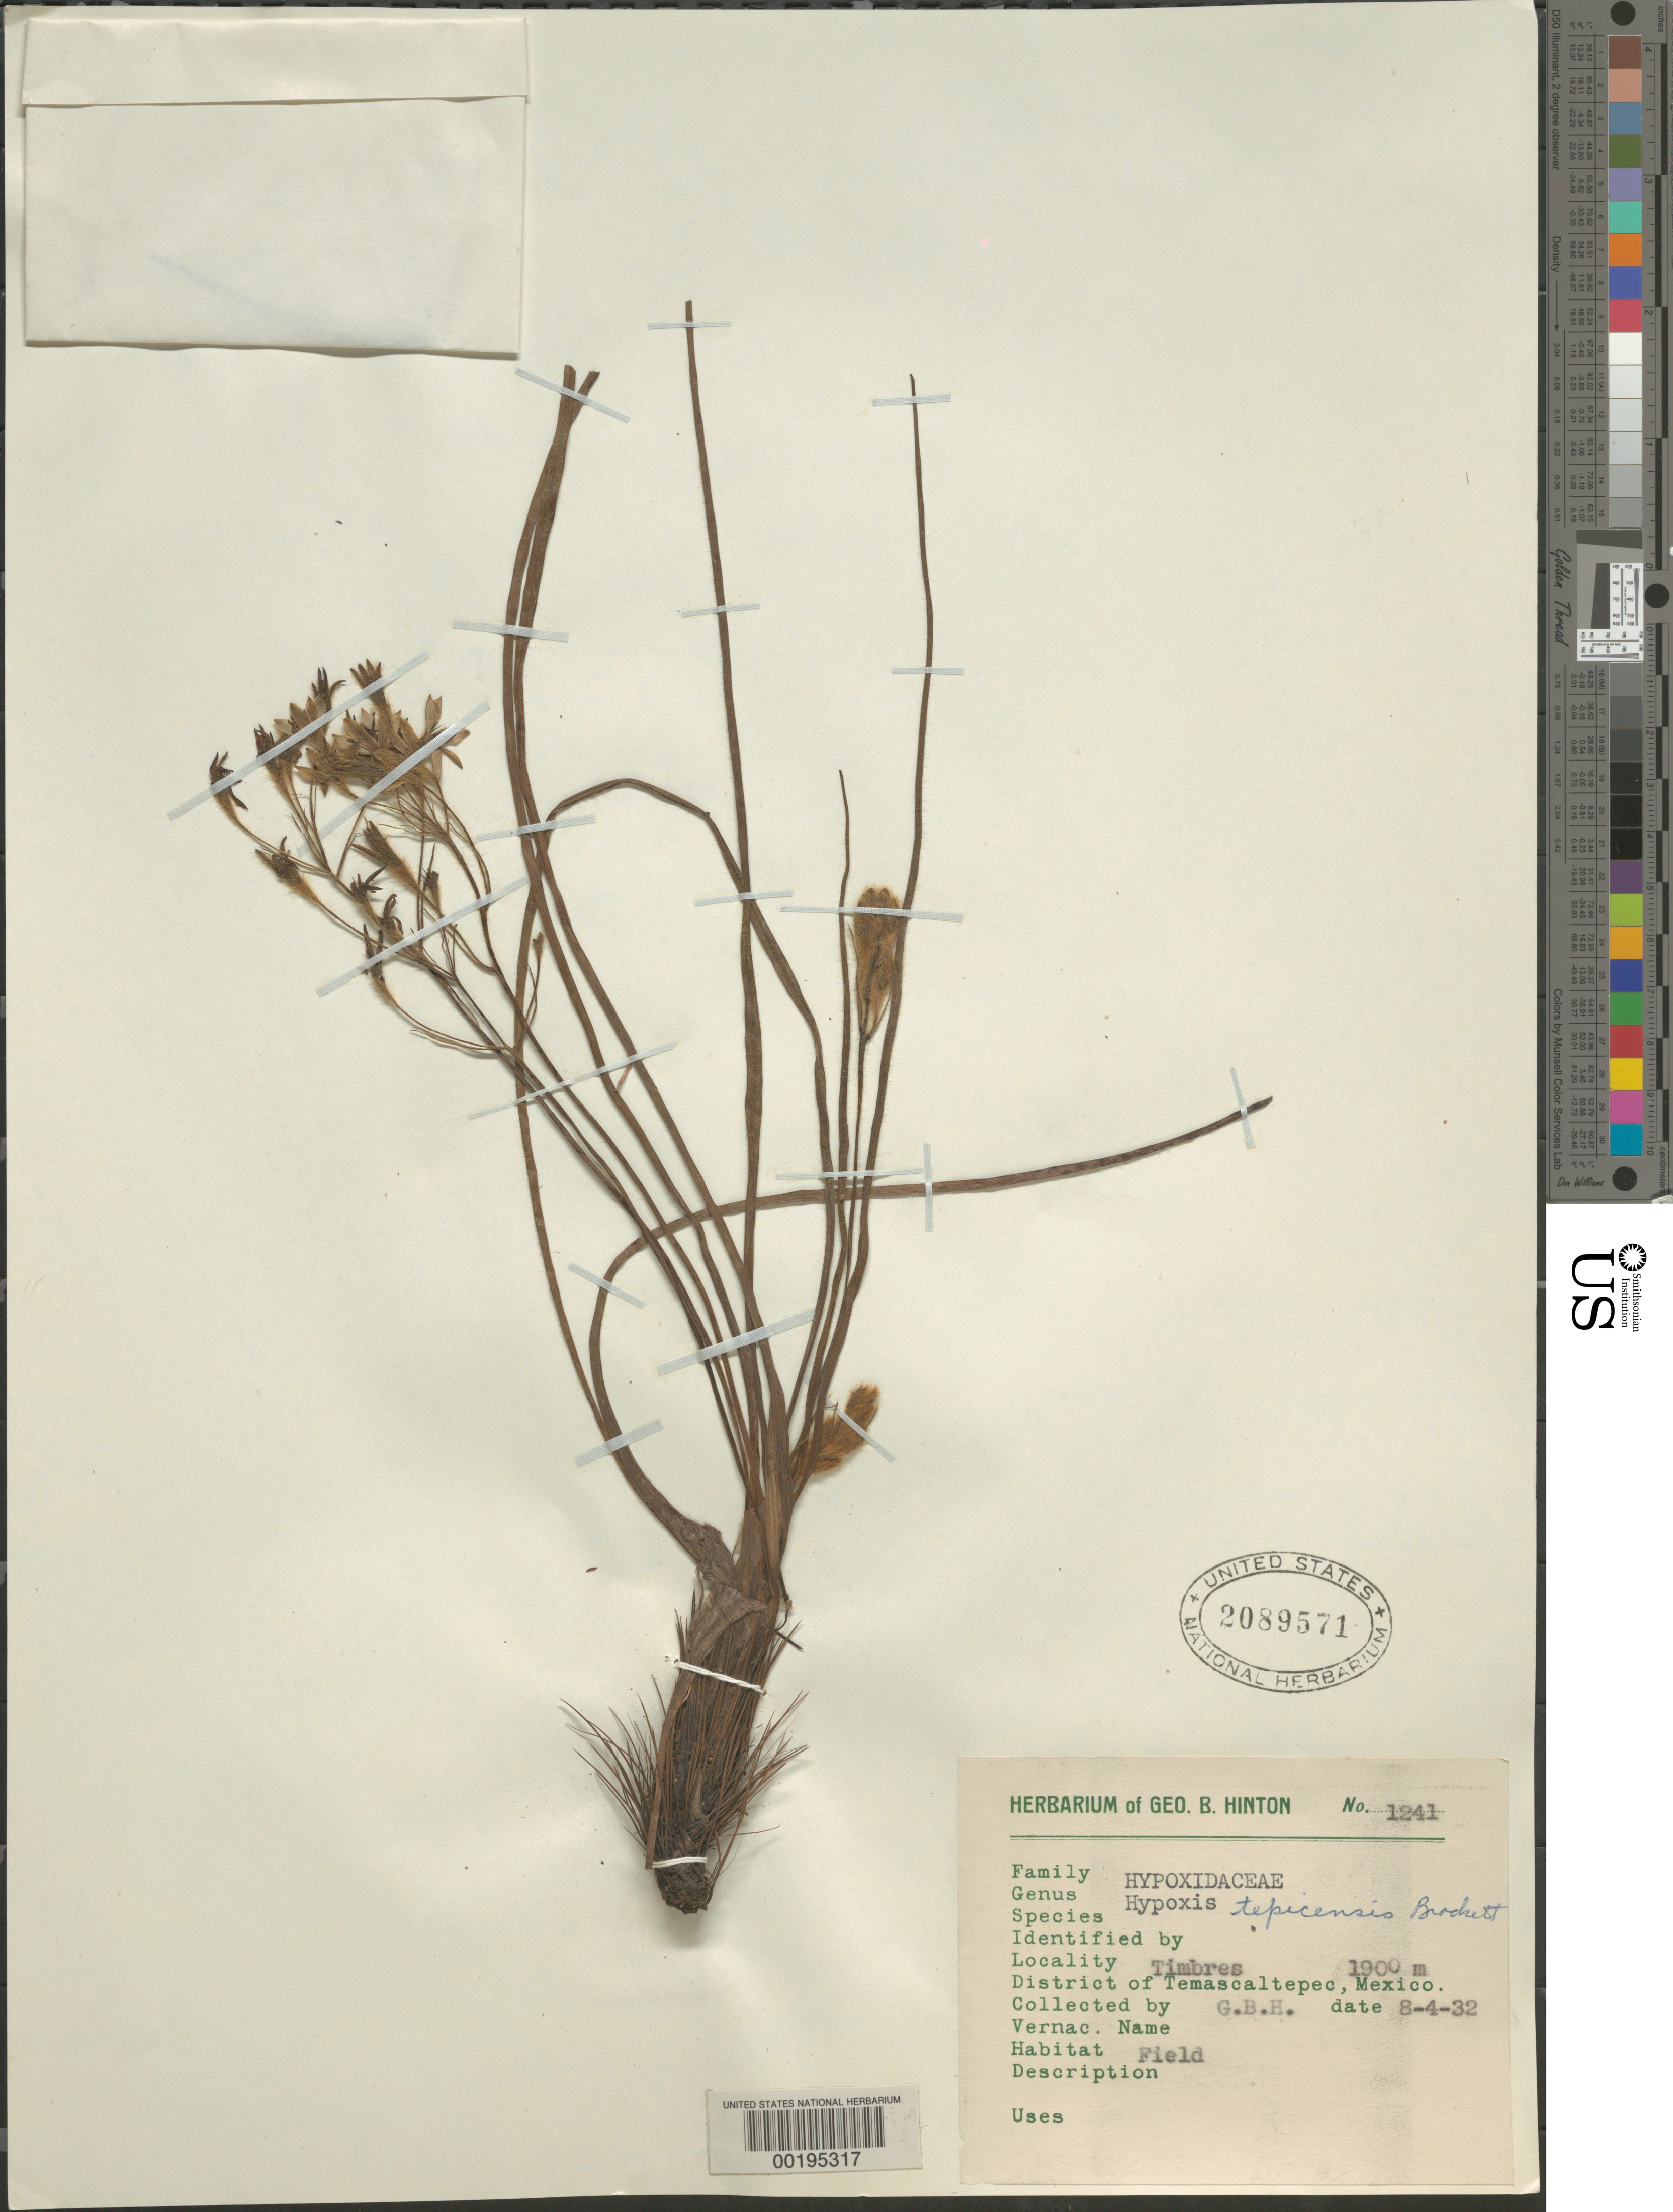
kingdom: Plantae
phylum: Tracheophyta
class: Liliopsida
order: Asparagales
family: Hypoxidaceae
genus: Hypoxis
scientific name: Hypoxis tepicensis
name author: Brackett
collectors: G. B. Hinton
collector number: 1241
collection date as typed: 04 Aug 1932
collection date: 1932-08-04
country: Mexico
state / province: México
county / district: Temascaltepec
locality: Timbres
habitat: Field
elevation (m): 1900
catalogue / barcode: US 2089571